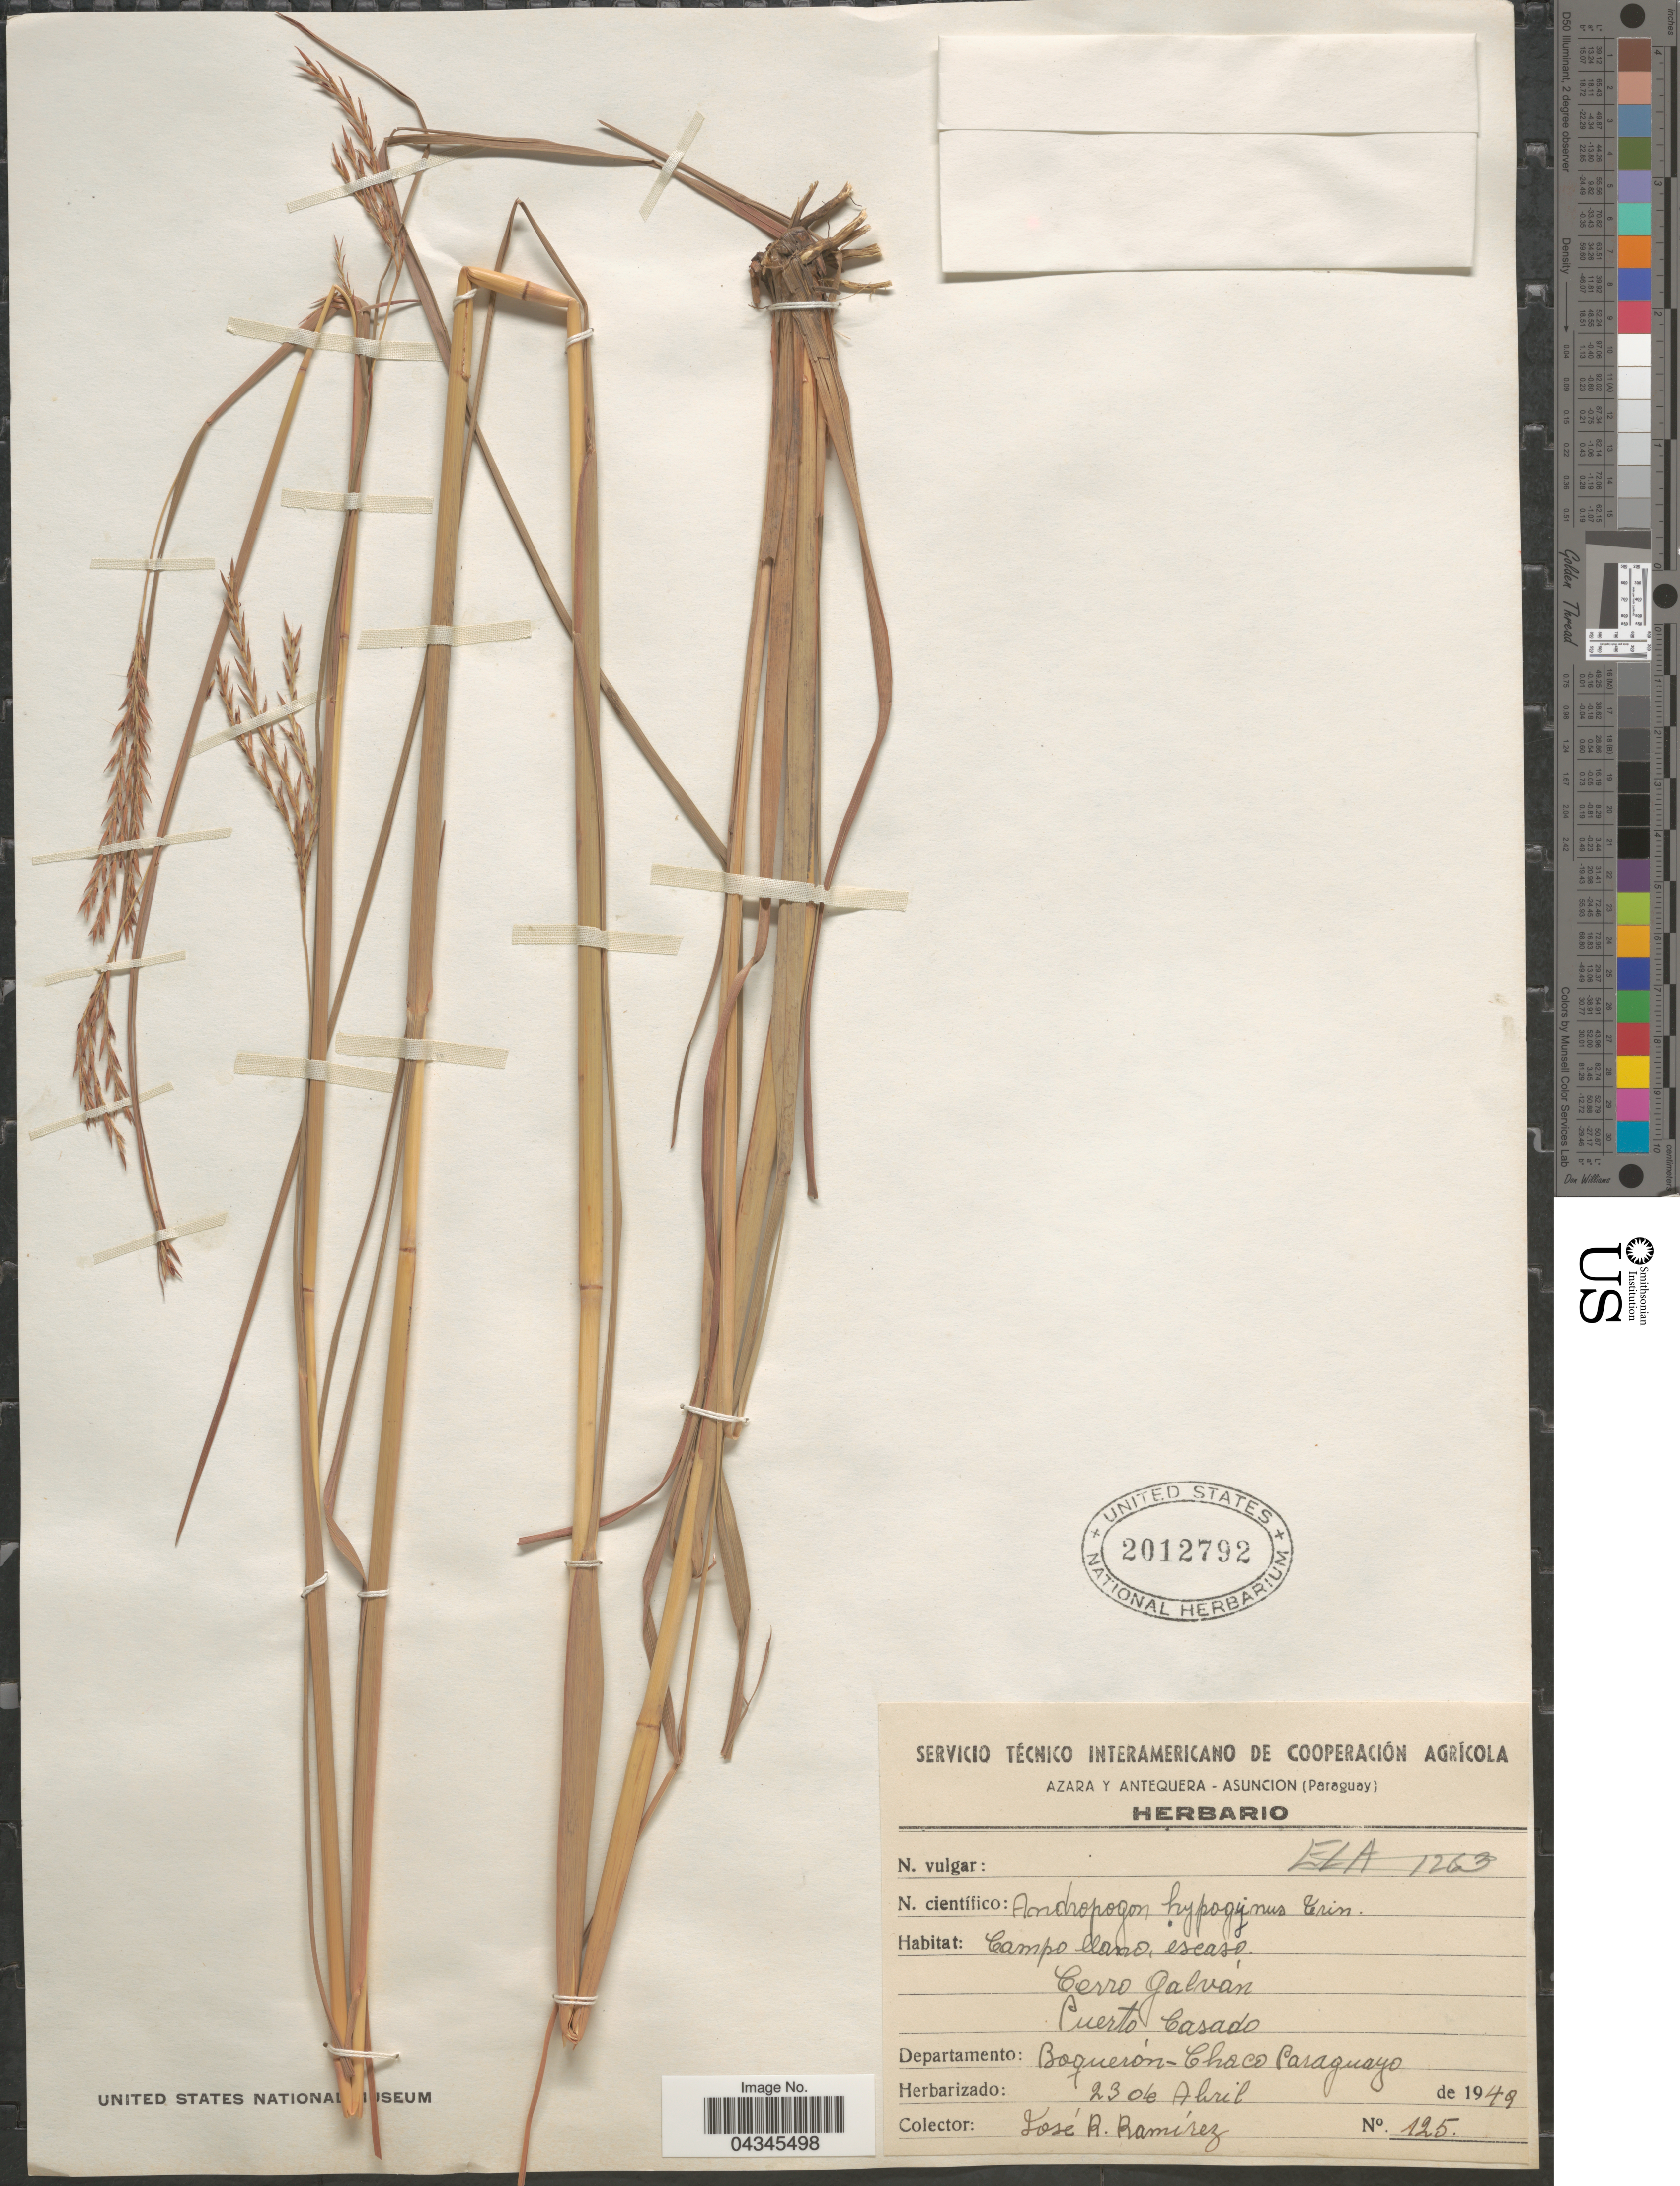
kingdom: Plantae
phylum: Tracheophyta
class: Liliopsida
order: Poales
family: Poaceae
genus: Andropogon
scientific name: Andropogon hypogynus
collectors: J. Ramírez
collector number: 125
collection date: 1949-04-23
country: Paraguay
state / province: Boqueron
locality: Cerro Galvan. Puerto Casado. Departamento: Boqueron - Chaco Paraguayo.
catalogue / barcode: US 2012792